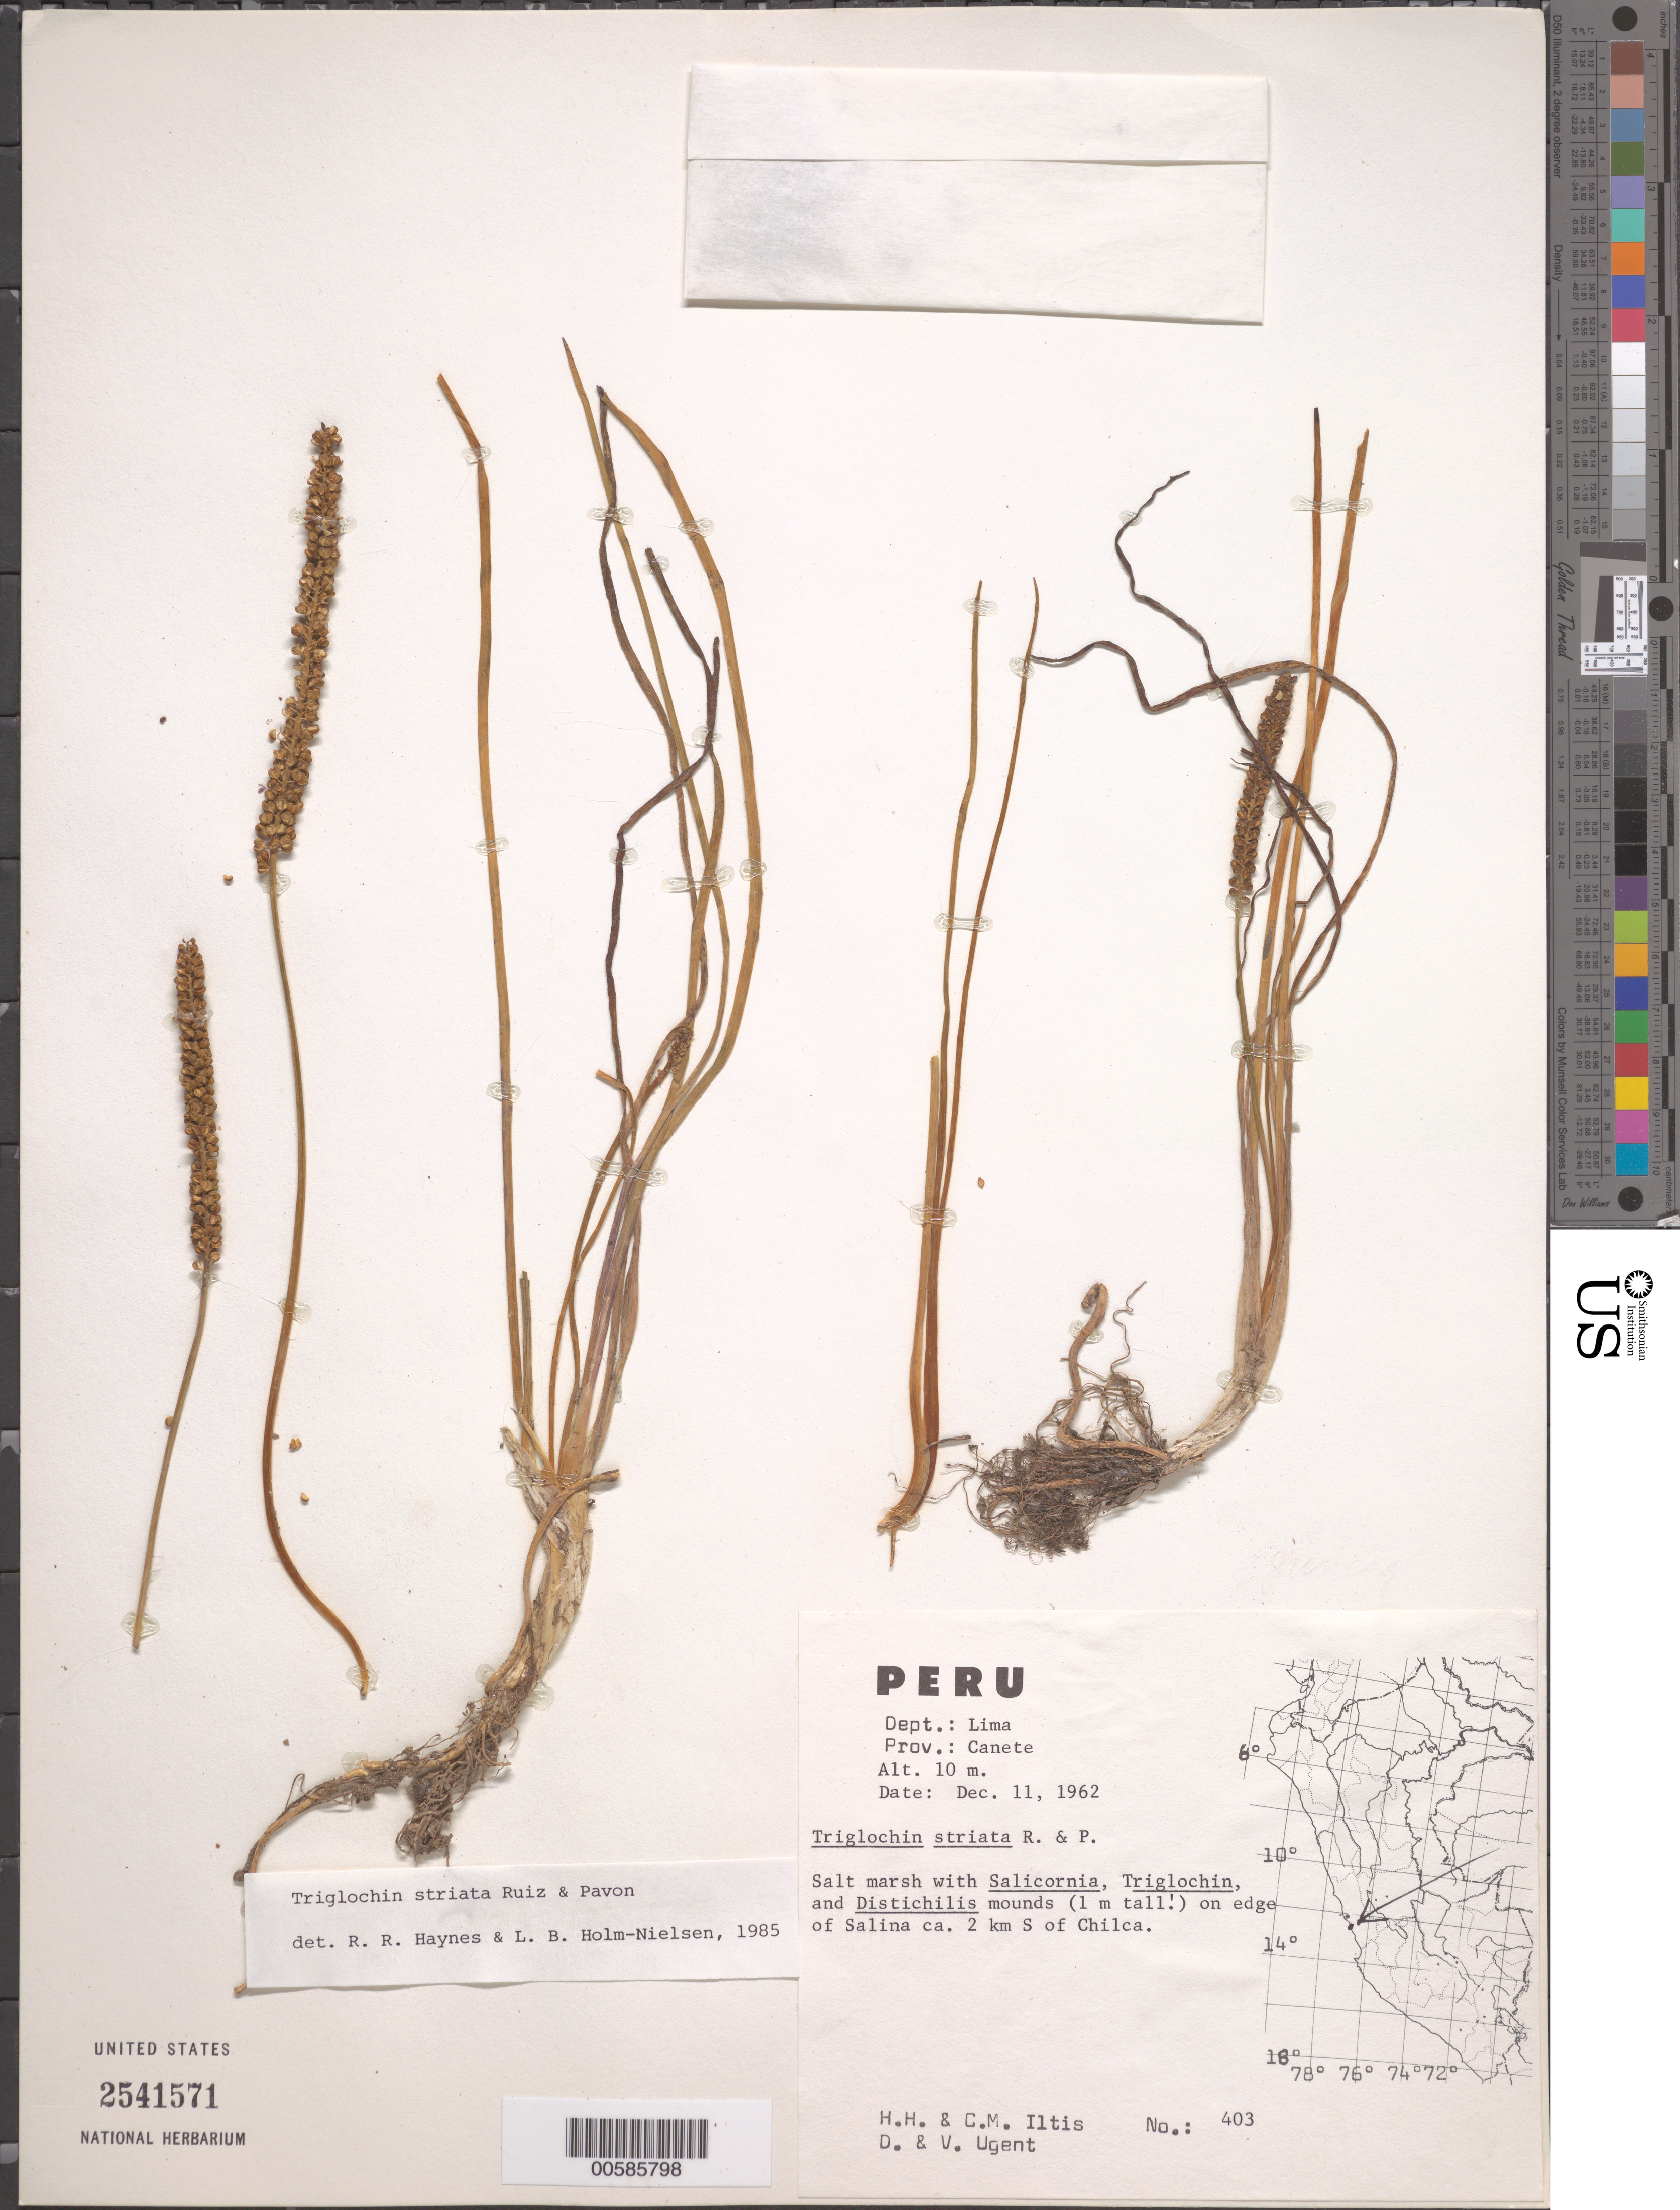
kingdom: Plantae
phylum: Tracheophyta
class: Liliopsida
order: Alismatales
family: Juncaginaceae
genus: Triglochin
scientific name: Triglochin striata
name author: Ruiz & Pav.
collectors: H. H. Iltis, C. M Iltis, D. Ugent & V. Ugent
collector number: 403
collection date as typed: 11 Dec 1962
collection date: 1962-12-11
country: Peru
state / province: Lima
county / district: Cañete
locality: Salina, S of Chilca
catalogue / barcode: US 2541571